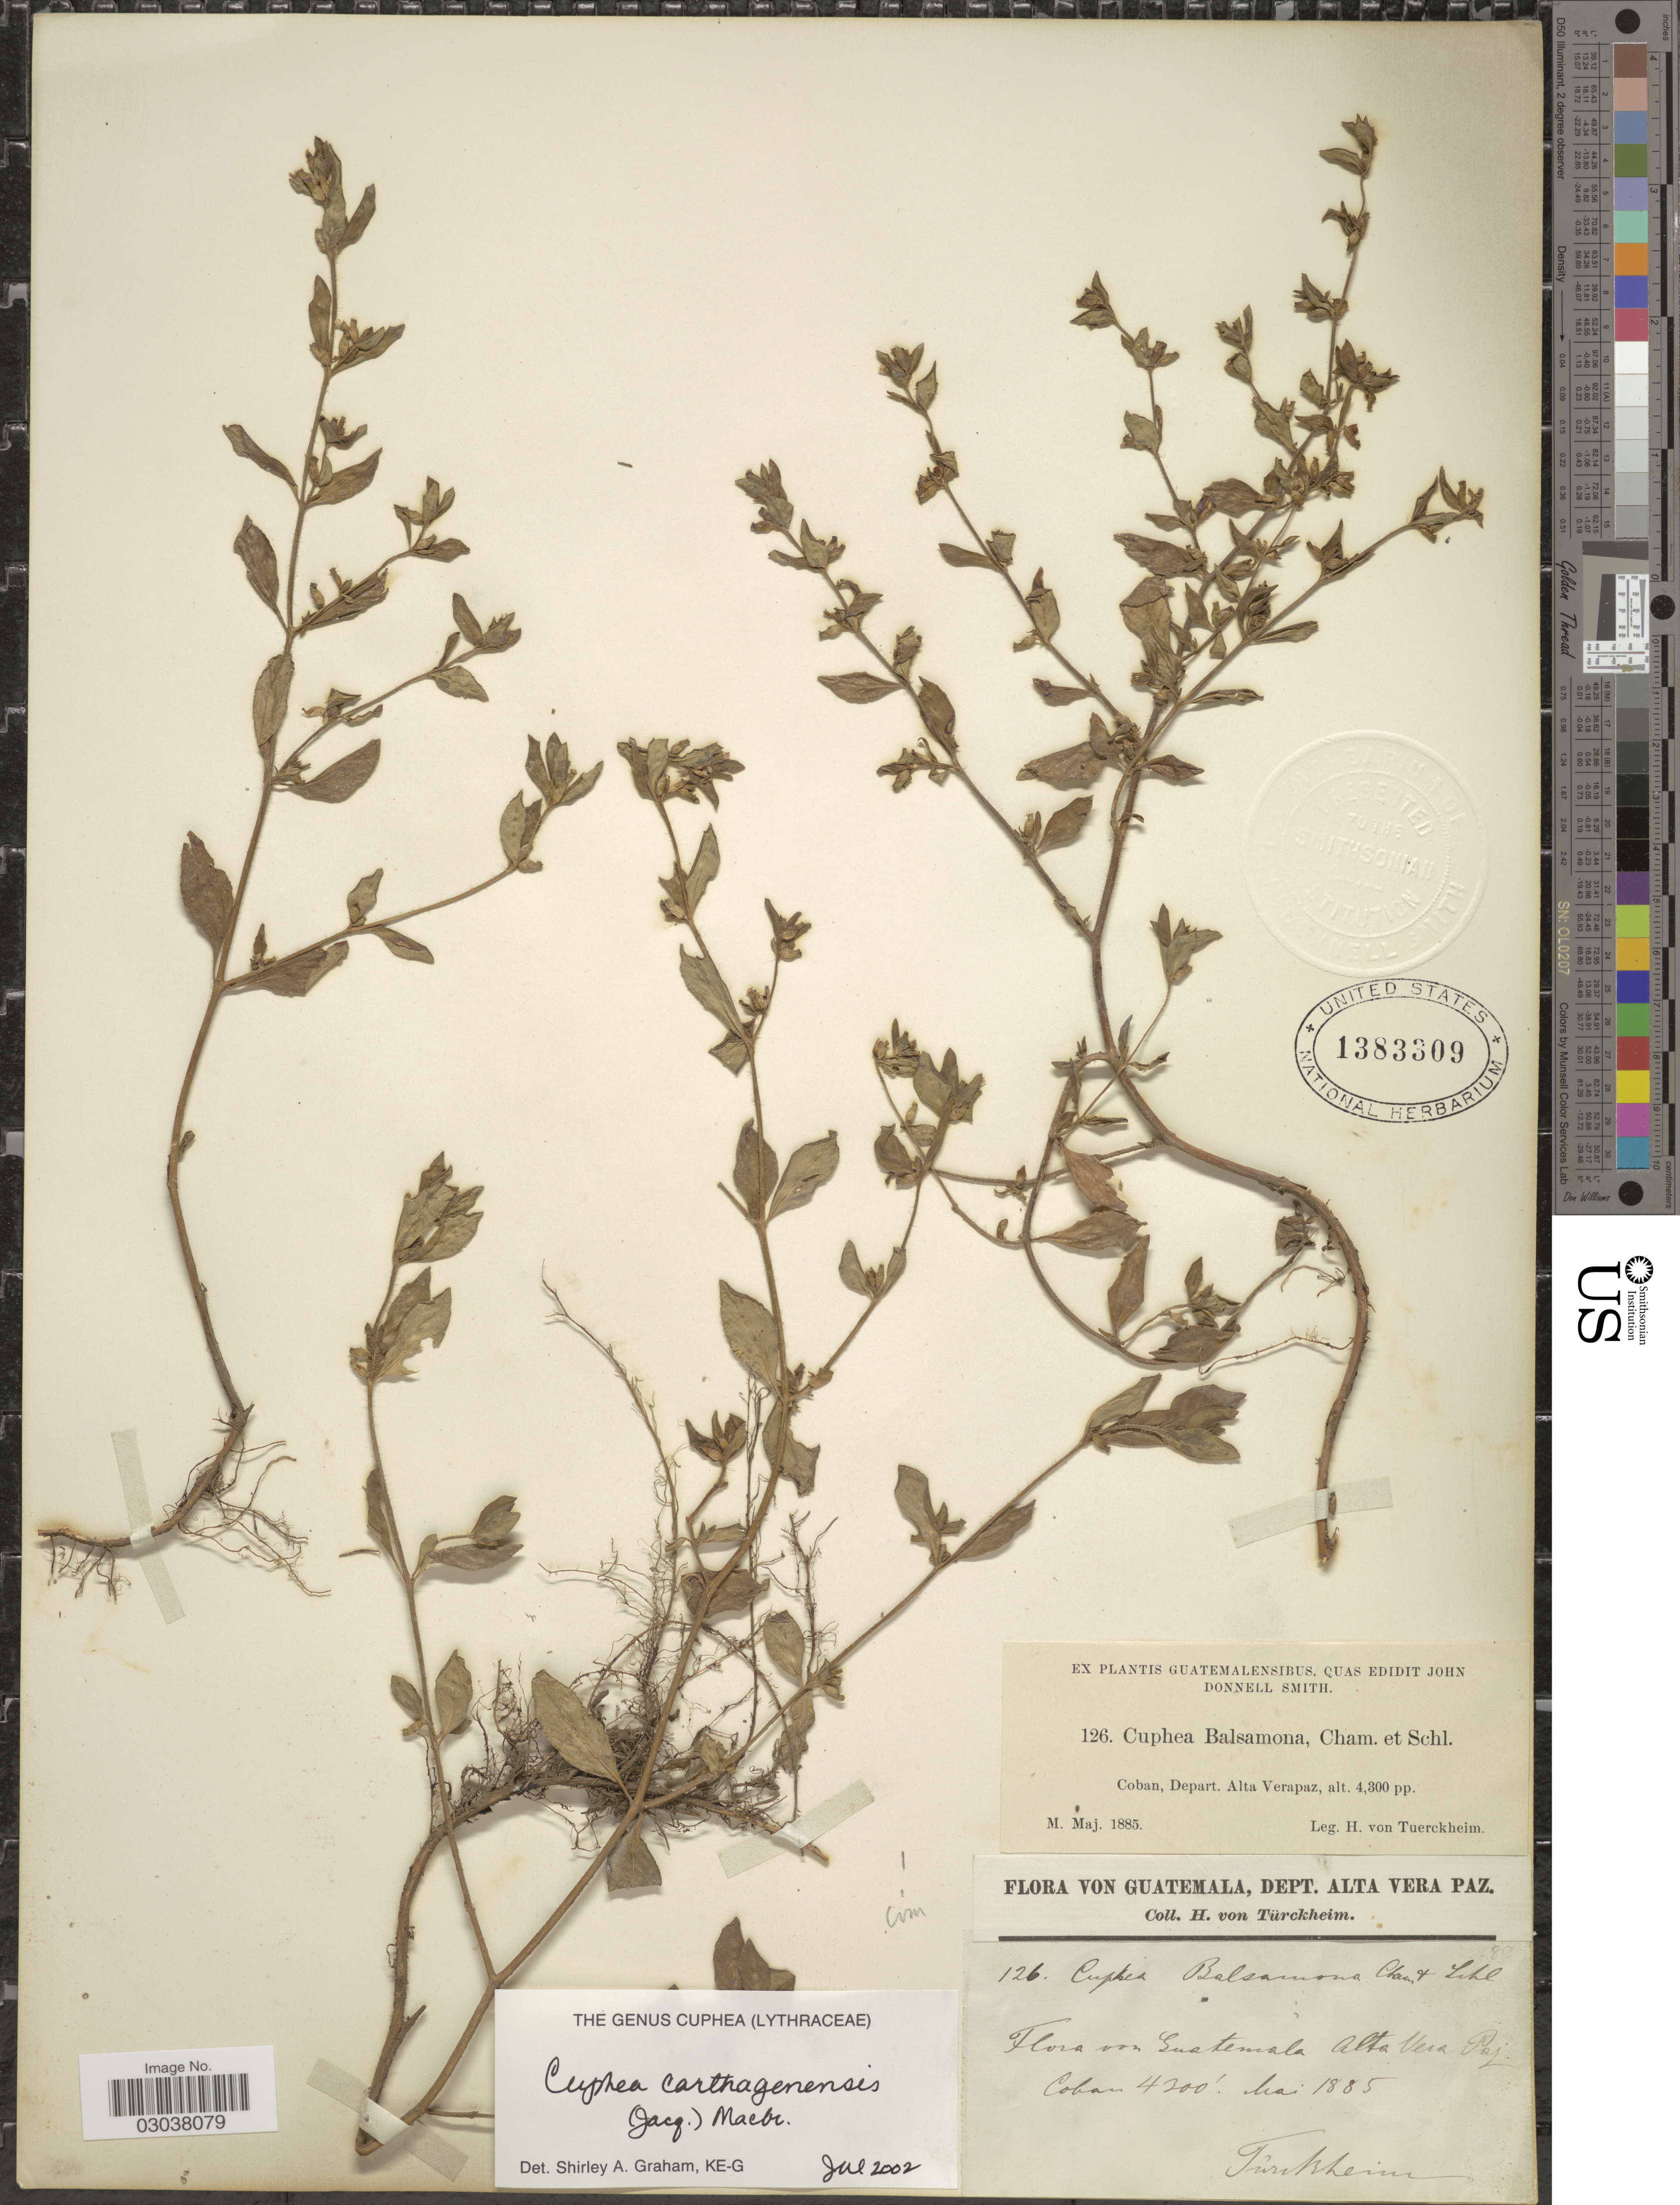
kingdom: Plantae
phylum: Tracheophyta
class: Magnoliopsida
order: Myrtales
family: Lythraceae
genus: Cuphea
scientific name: Cuphea carthagenensis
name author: (Jacq.) J.F. Macbr.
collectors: H. von Türckheim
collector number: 126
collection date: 1885-05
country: Guatemala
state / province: Alta Verapaz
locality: Coban, Depart. Alta Verapaz.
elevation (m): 1311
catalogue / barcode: US 1383309